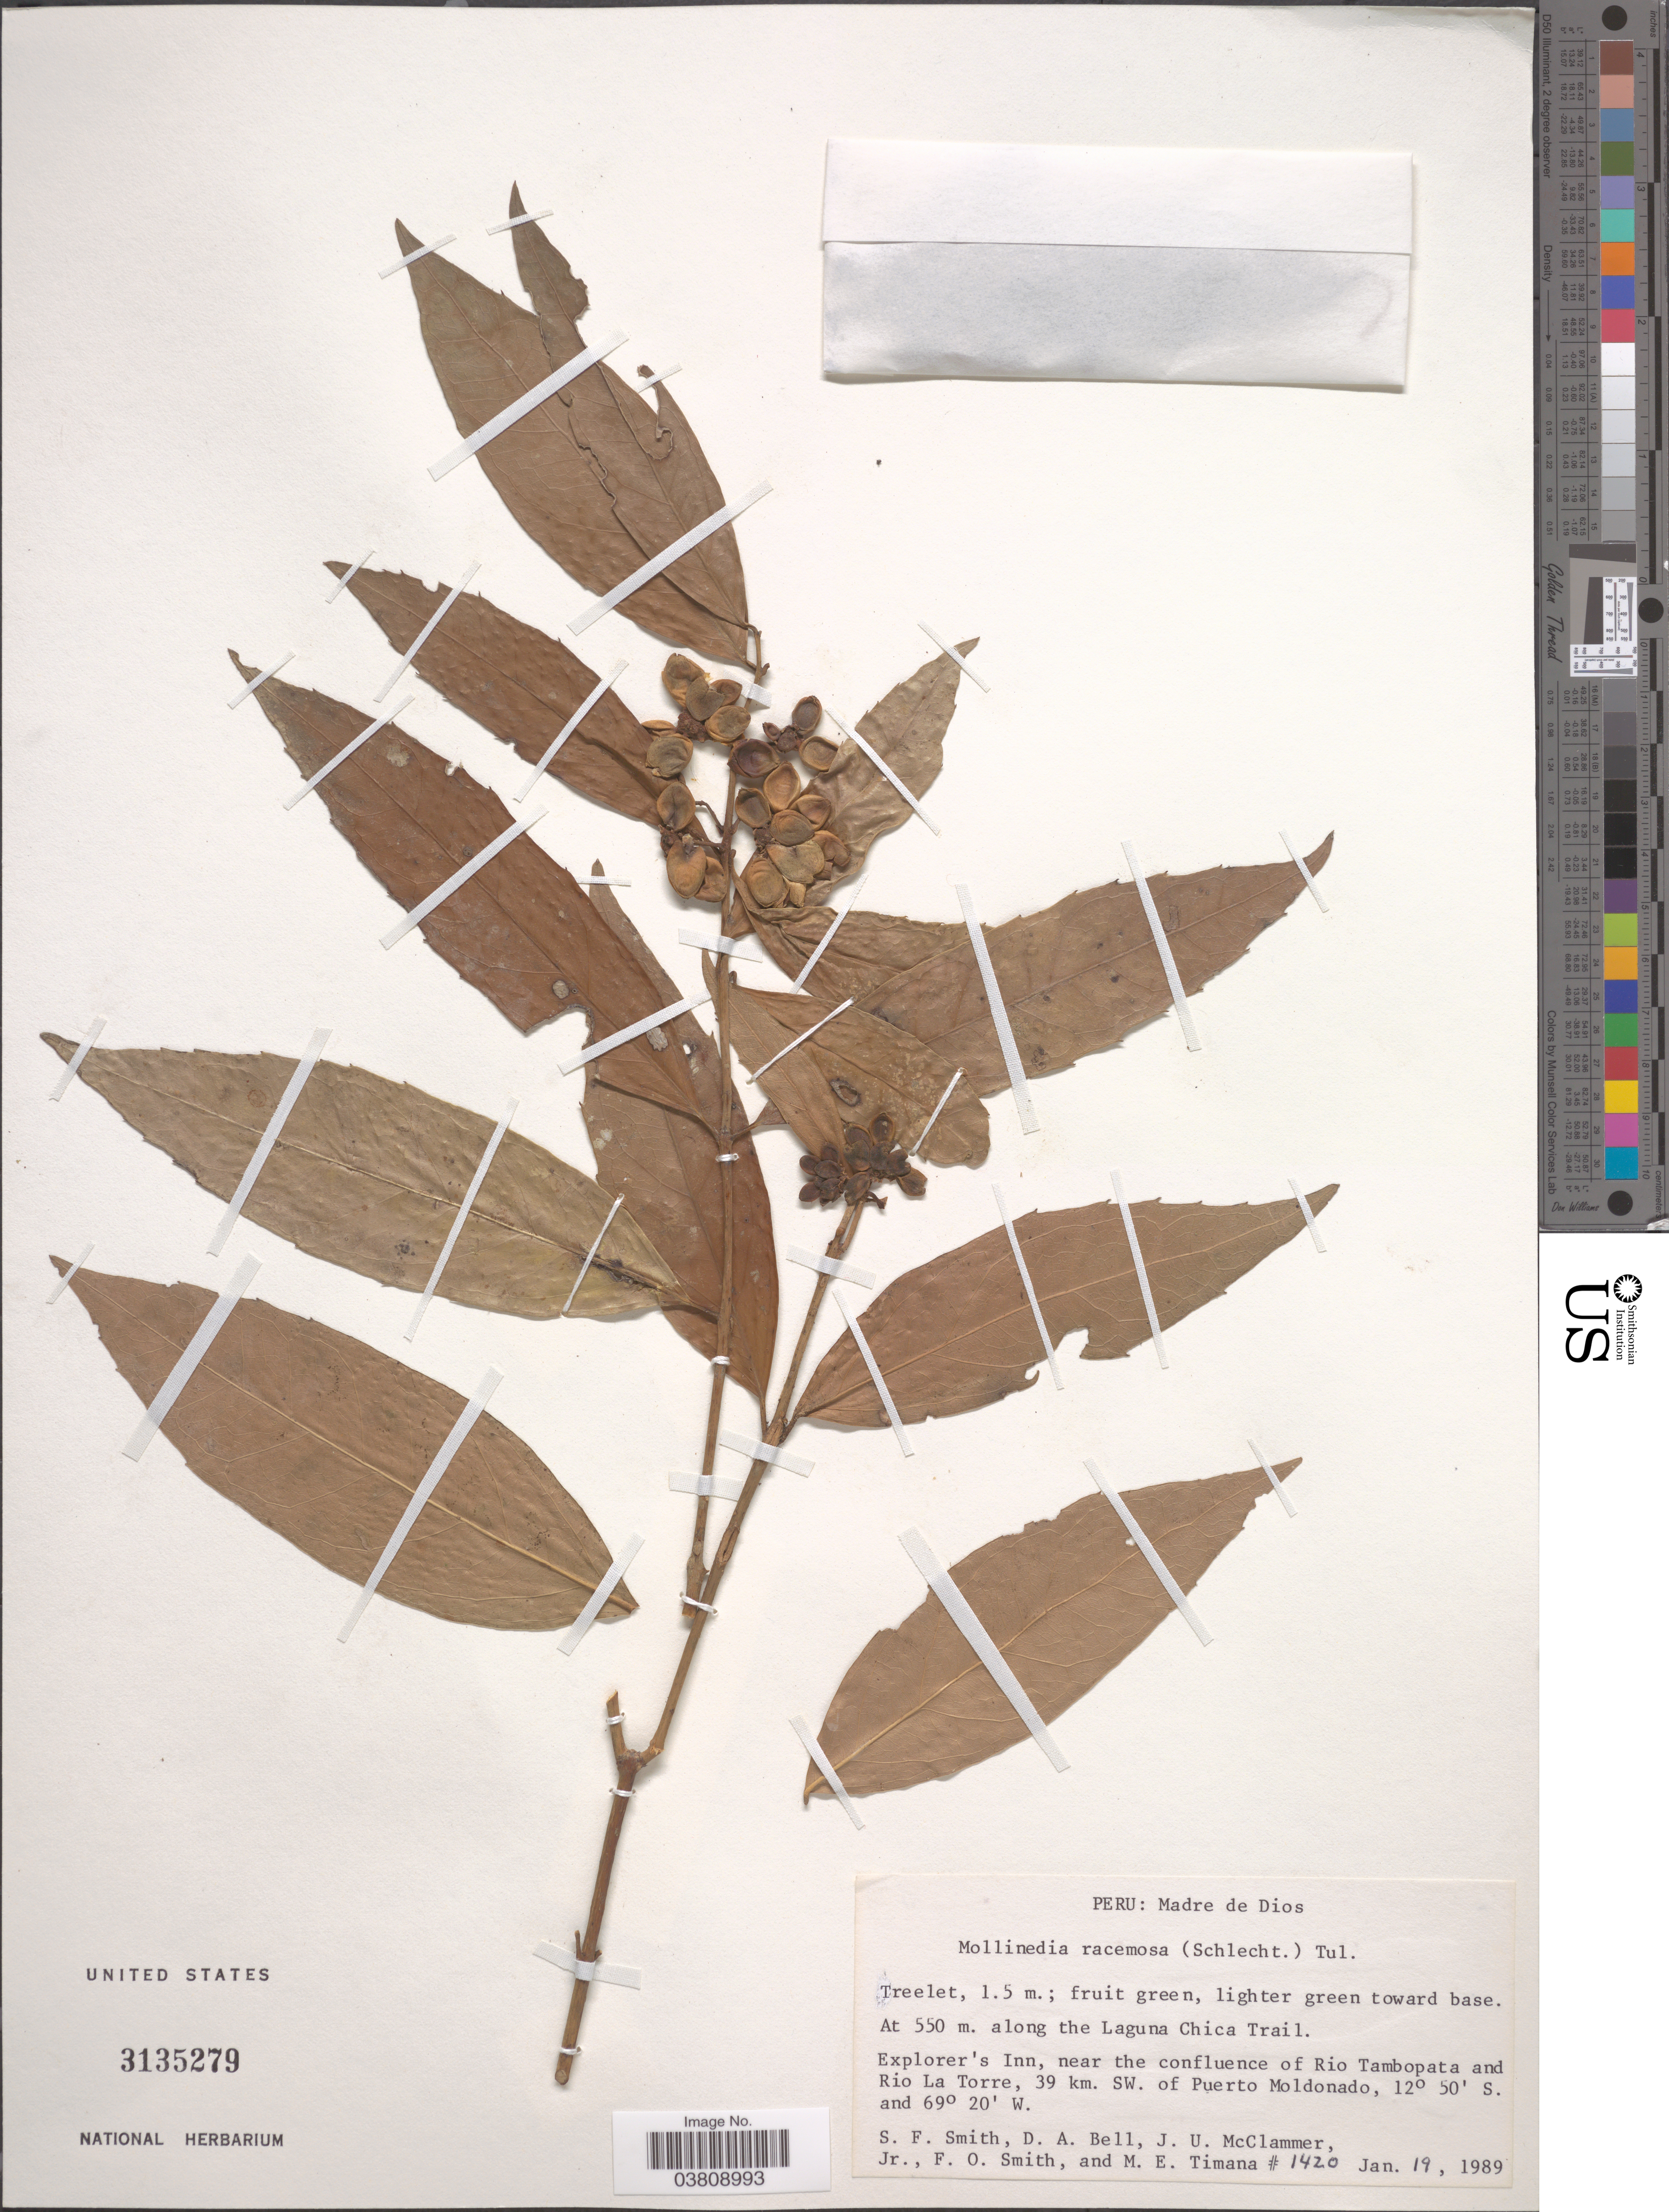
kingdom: Plantae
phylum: Tracheophyta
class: Magnoliopsida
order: Laurales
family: Monimiaceae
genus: Mollinedia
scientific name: Mollinedia racemosa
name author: (Schltdl.) Tul.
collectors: S.F. Smith, D. A. Bell, J. McClammer Jr. & F. Smith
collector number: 1420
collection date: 1989-01-19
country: Peru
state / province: Madre de Dios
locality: Along the Laguna Chica Trail. Explorer's Inn, near the confluence of Rio Tambopata and Rio La Torre, 39 km. SW. of Puerto Moldonado.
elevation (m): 550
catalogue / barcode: US 3135279